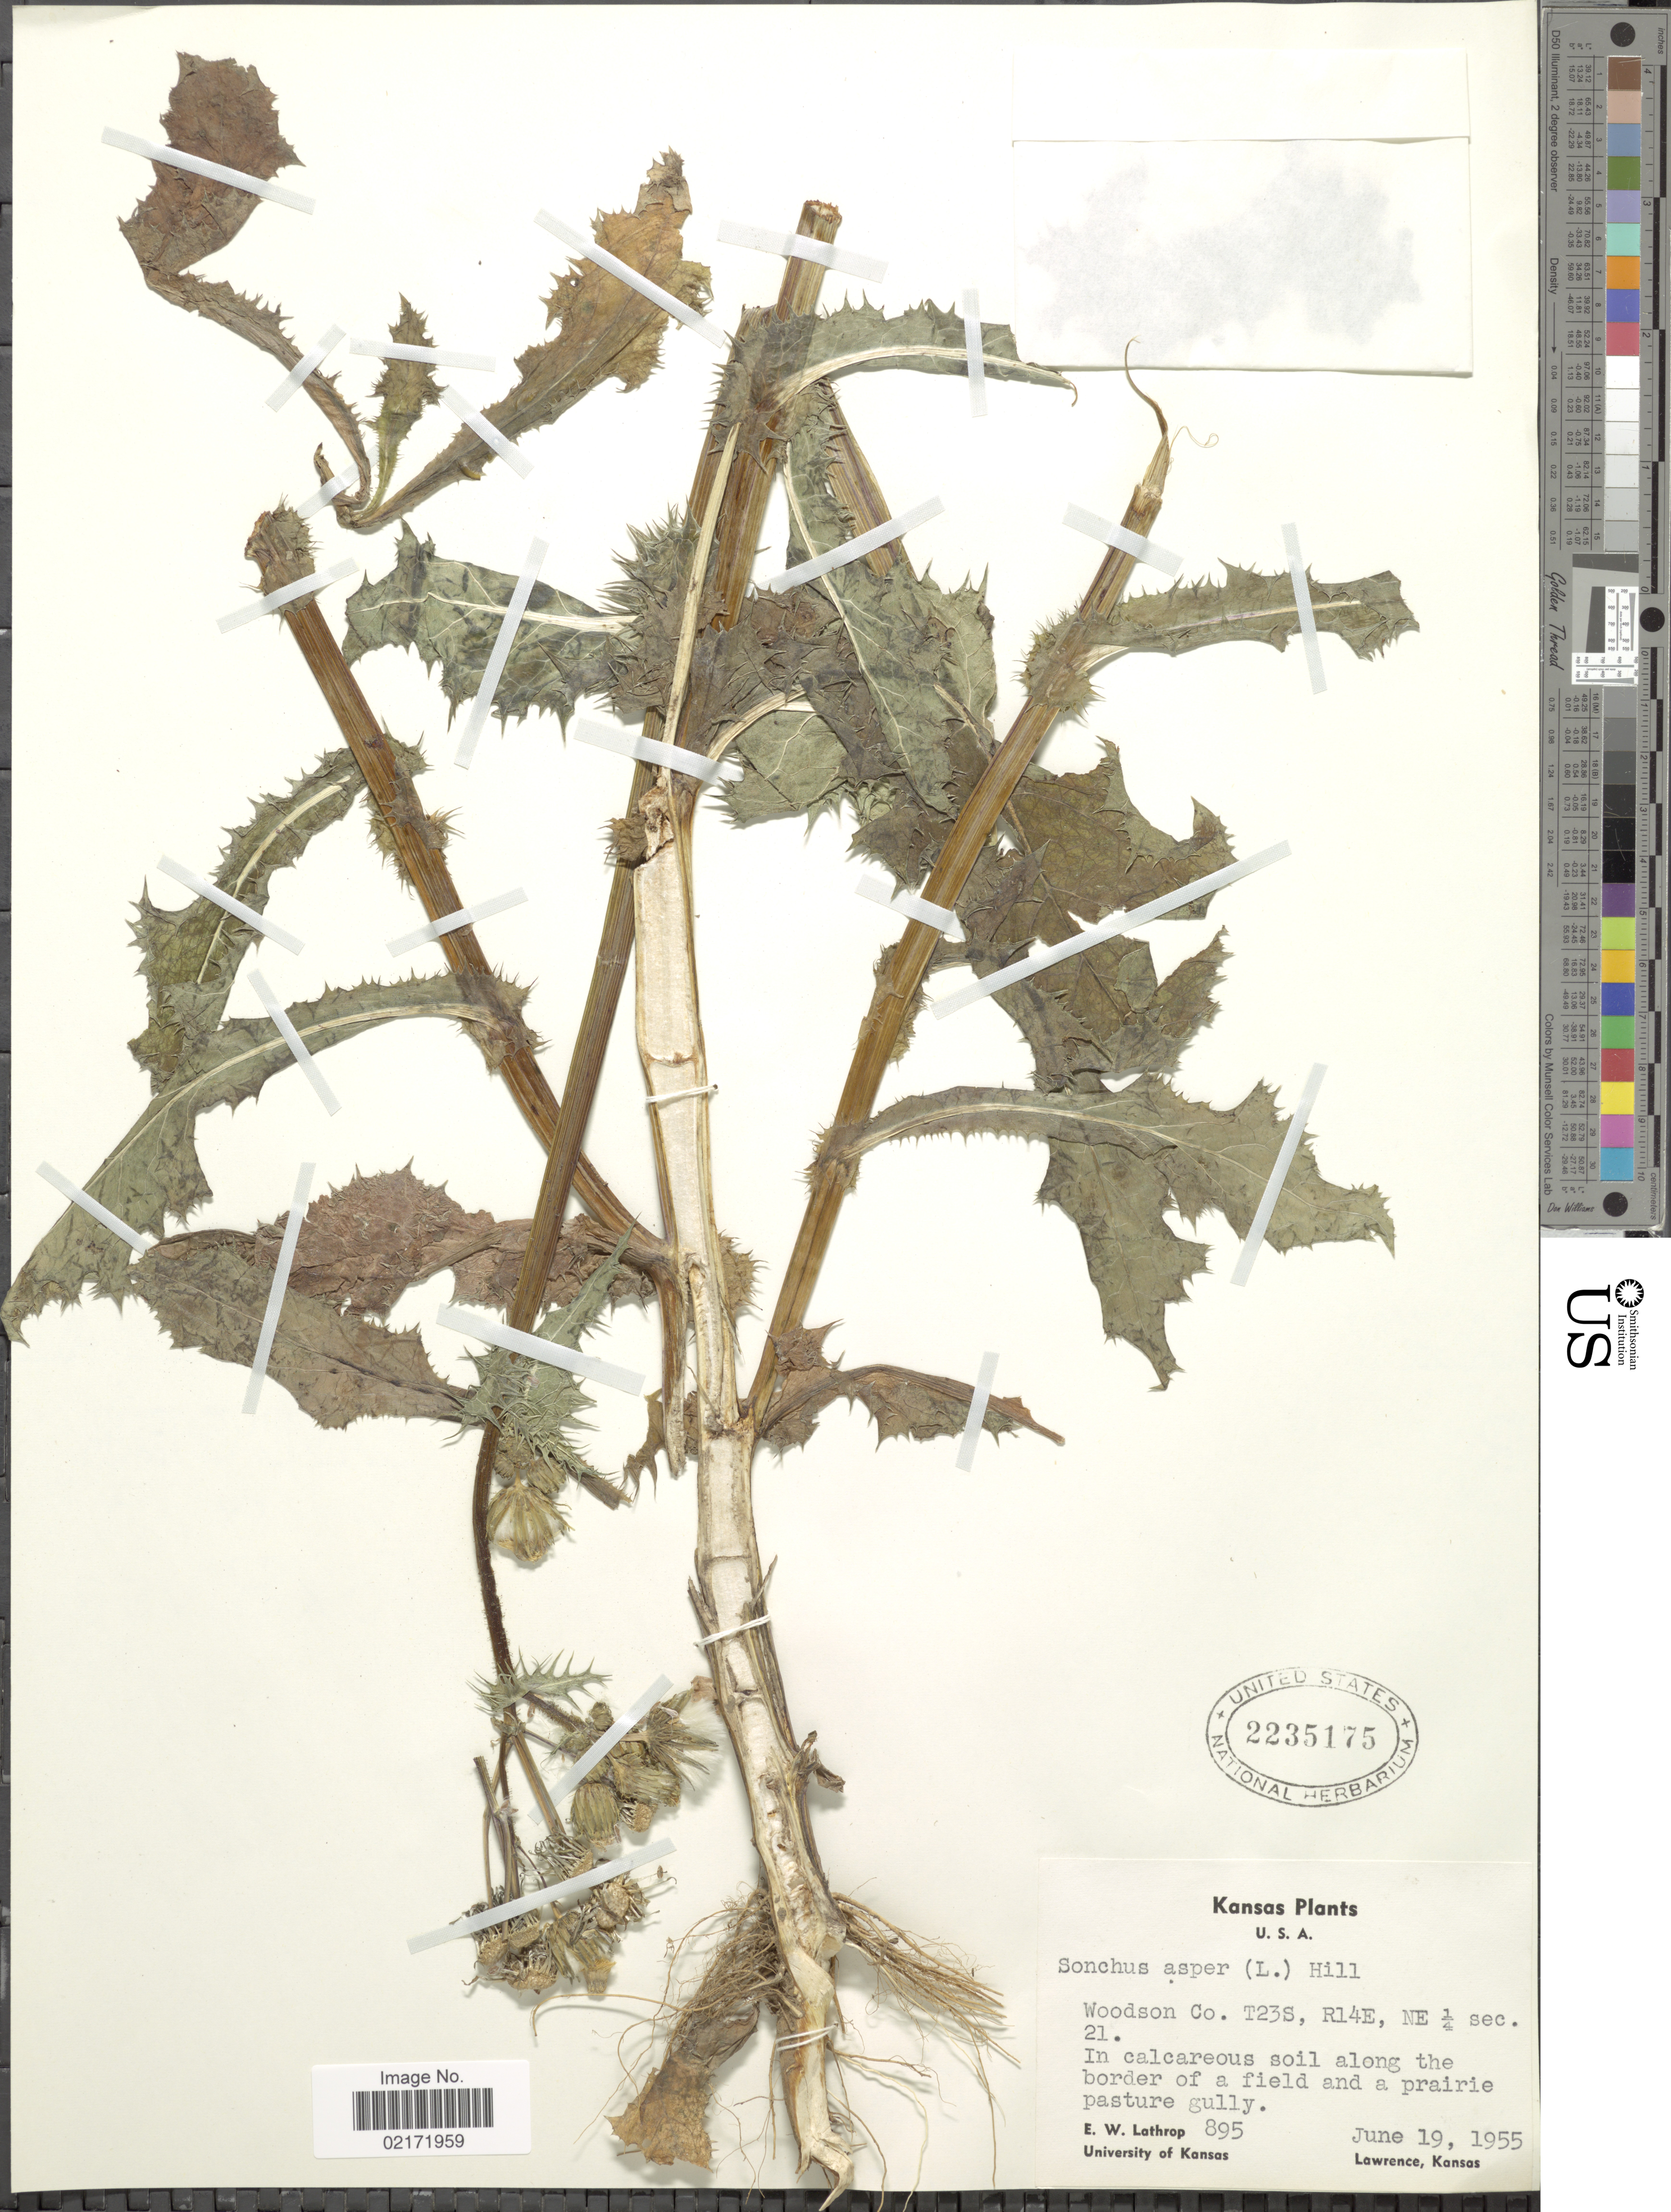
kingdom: Plantae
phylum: Tracheophyta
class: Magnoliopsida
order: Asterales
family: Asteraceae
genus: Sonchus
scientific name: Sonchus asper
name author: (L.) Hill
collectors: E. W. Lathrop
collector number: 895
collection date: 1955-06-19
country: United States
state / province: Kansas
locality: Woodson Co. T23S, R14E, NE 1/4 sec. 21, in calcareous soil along the border of a field and a prairie pasture gully.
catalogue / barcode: US 2235175